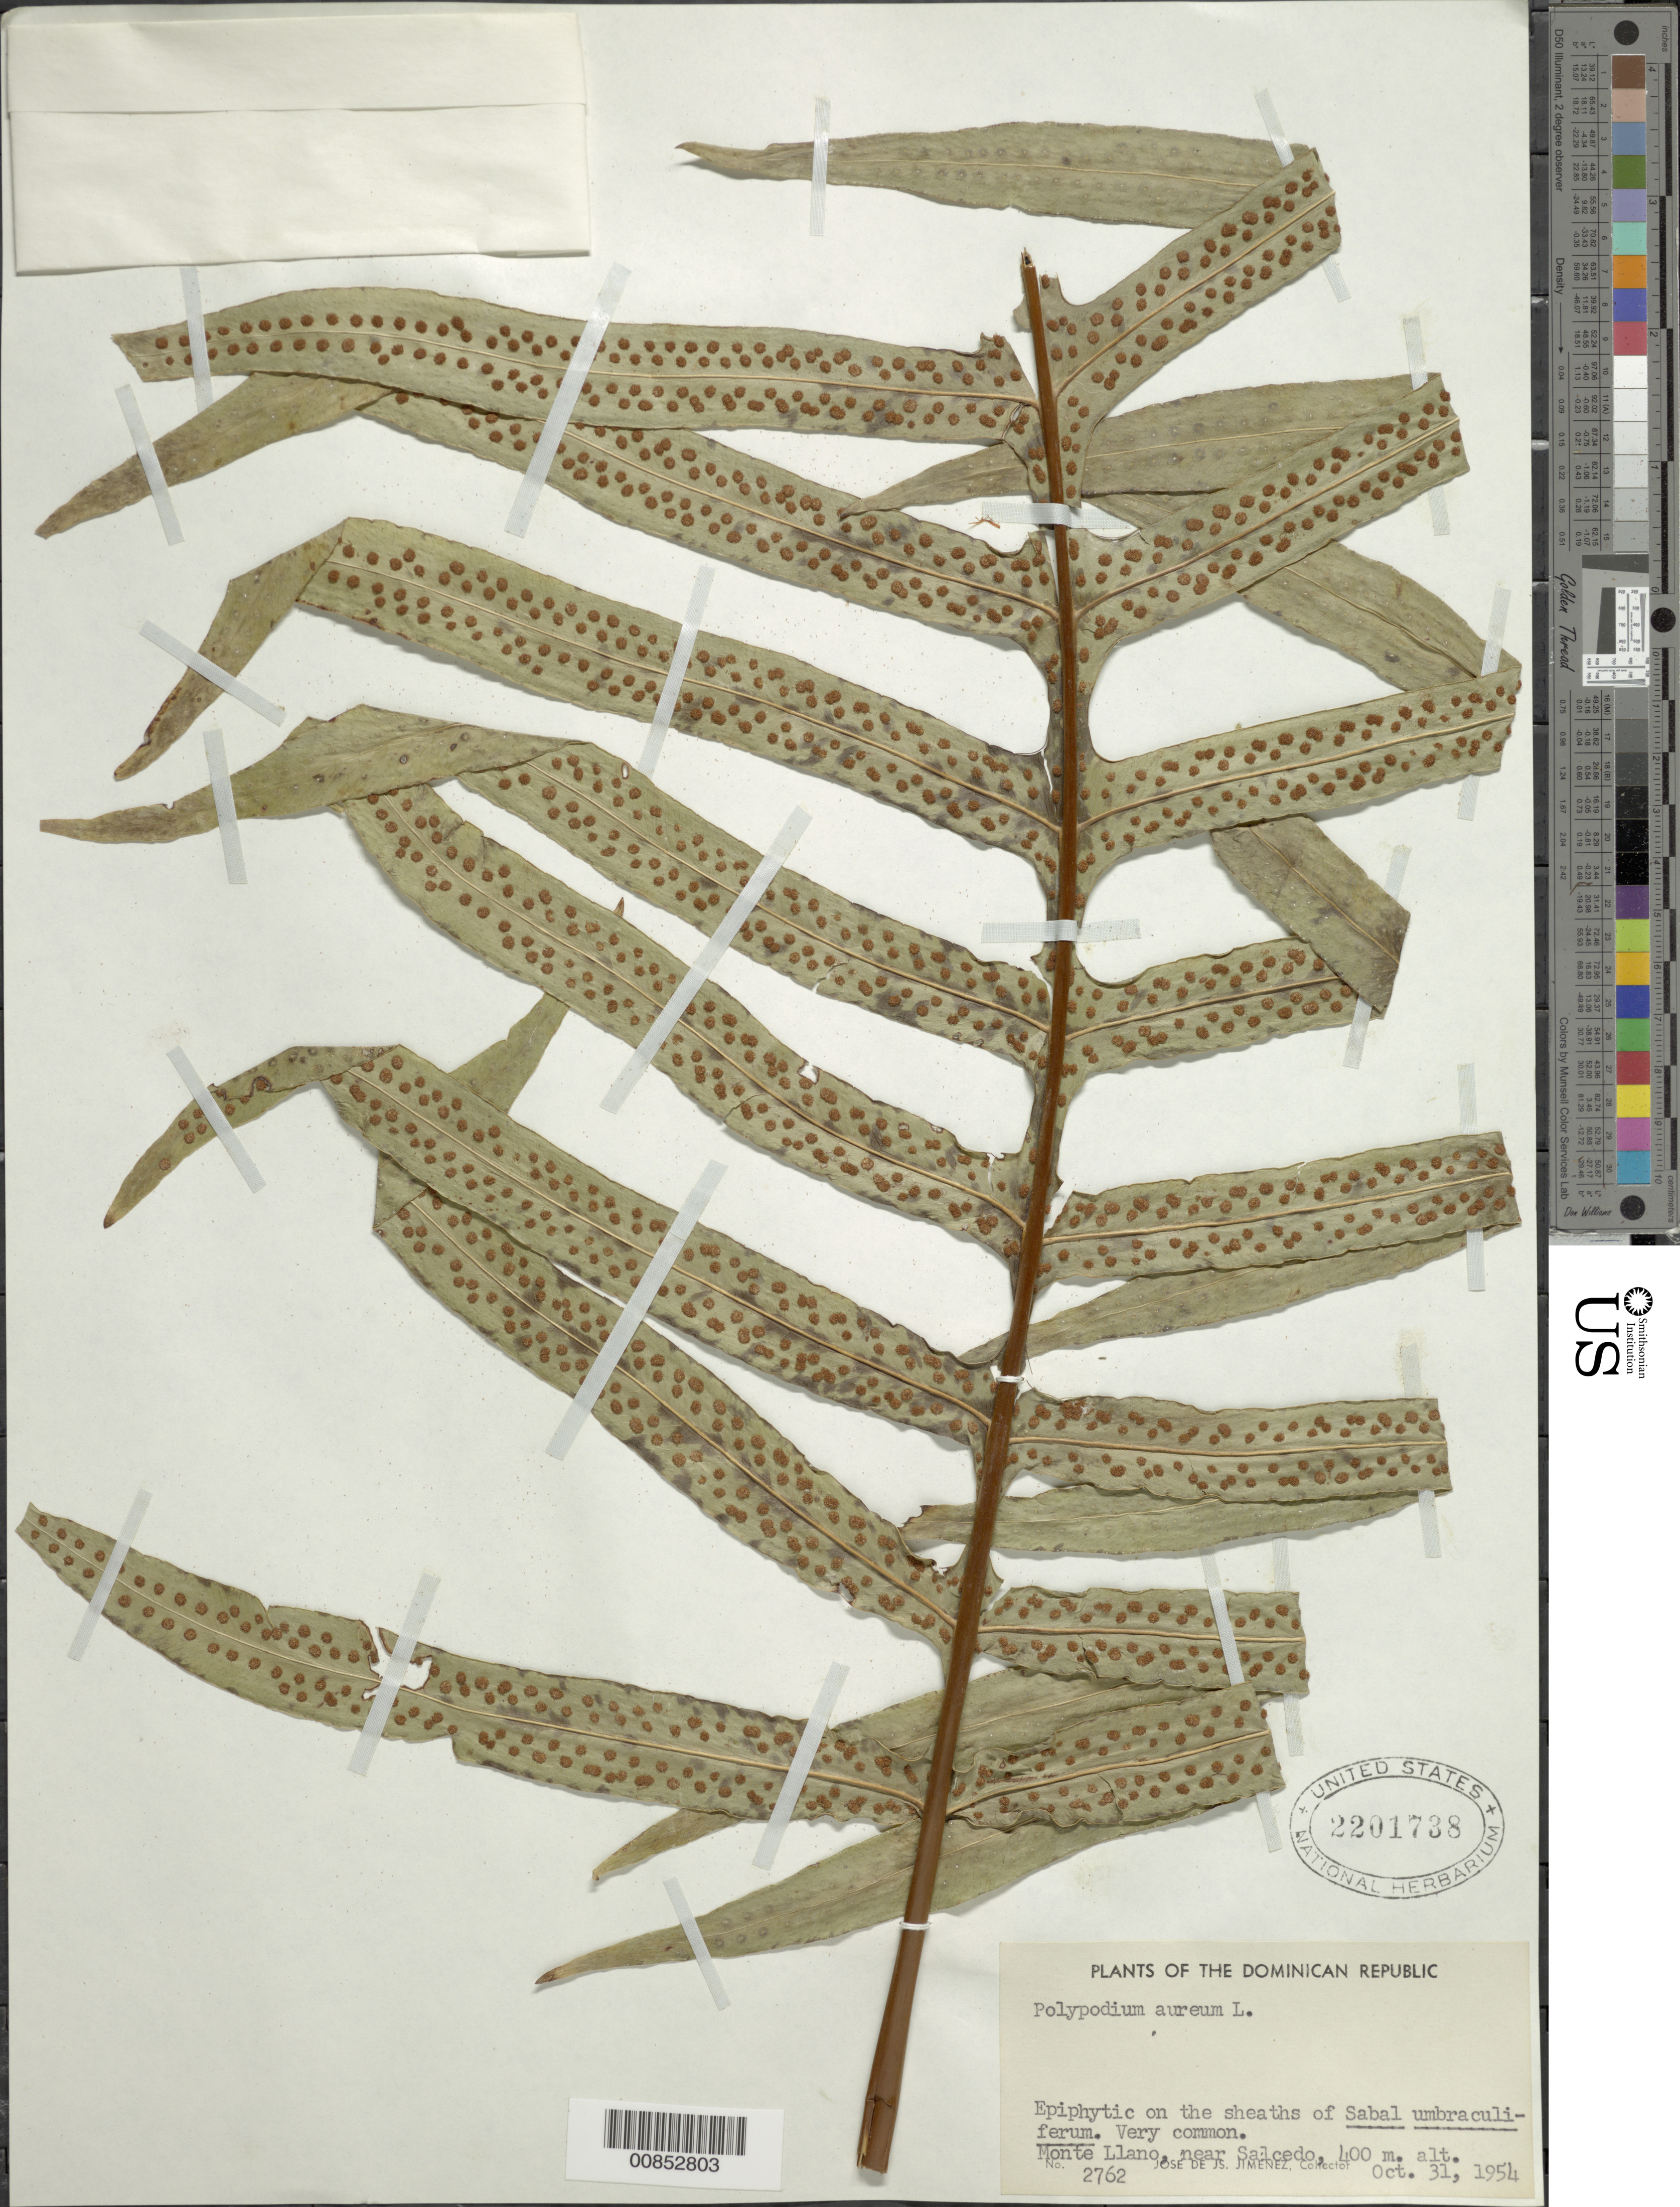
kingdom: Plantae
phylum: Tracheophyta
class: Polypodiopsida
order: Polypodiales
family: Polypodiaceae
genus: Phlebodium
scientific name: Phlebodium aureum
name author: (L.) J. Sm.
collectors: J. J. Jiménez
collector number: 2762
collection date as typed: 31 Oct 1954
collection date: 1954-10-31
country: Dominican Republic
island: Hispaniola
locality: Monte Llano, near Salcedo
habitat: On sheaths of Sabal umbraculiferum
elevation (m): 400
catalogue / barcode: US 2201738